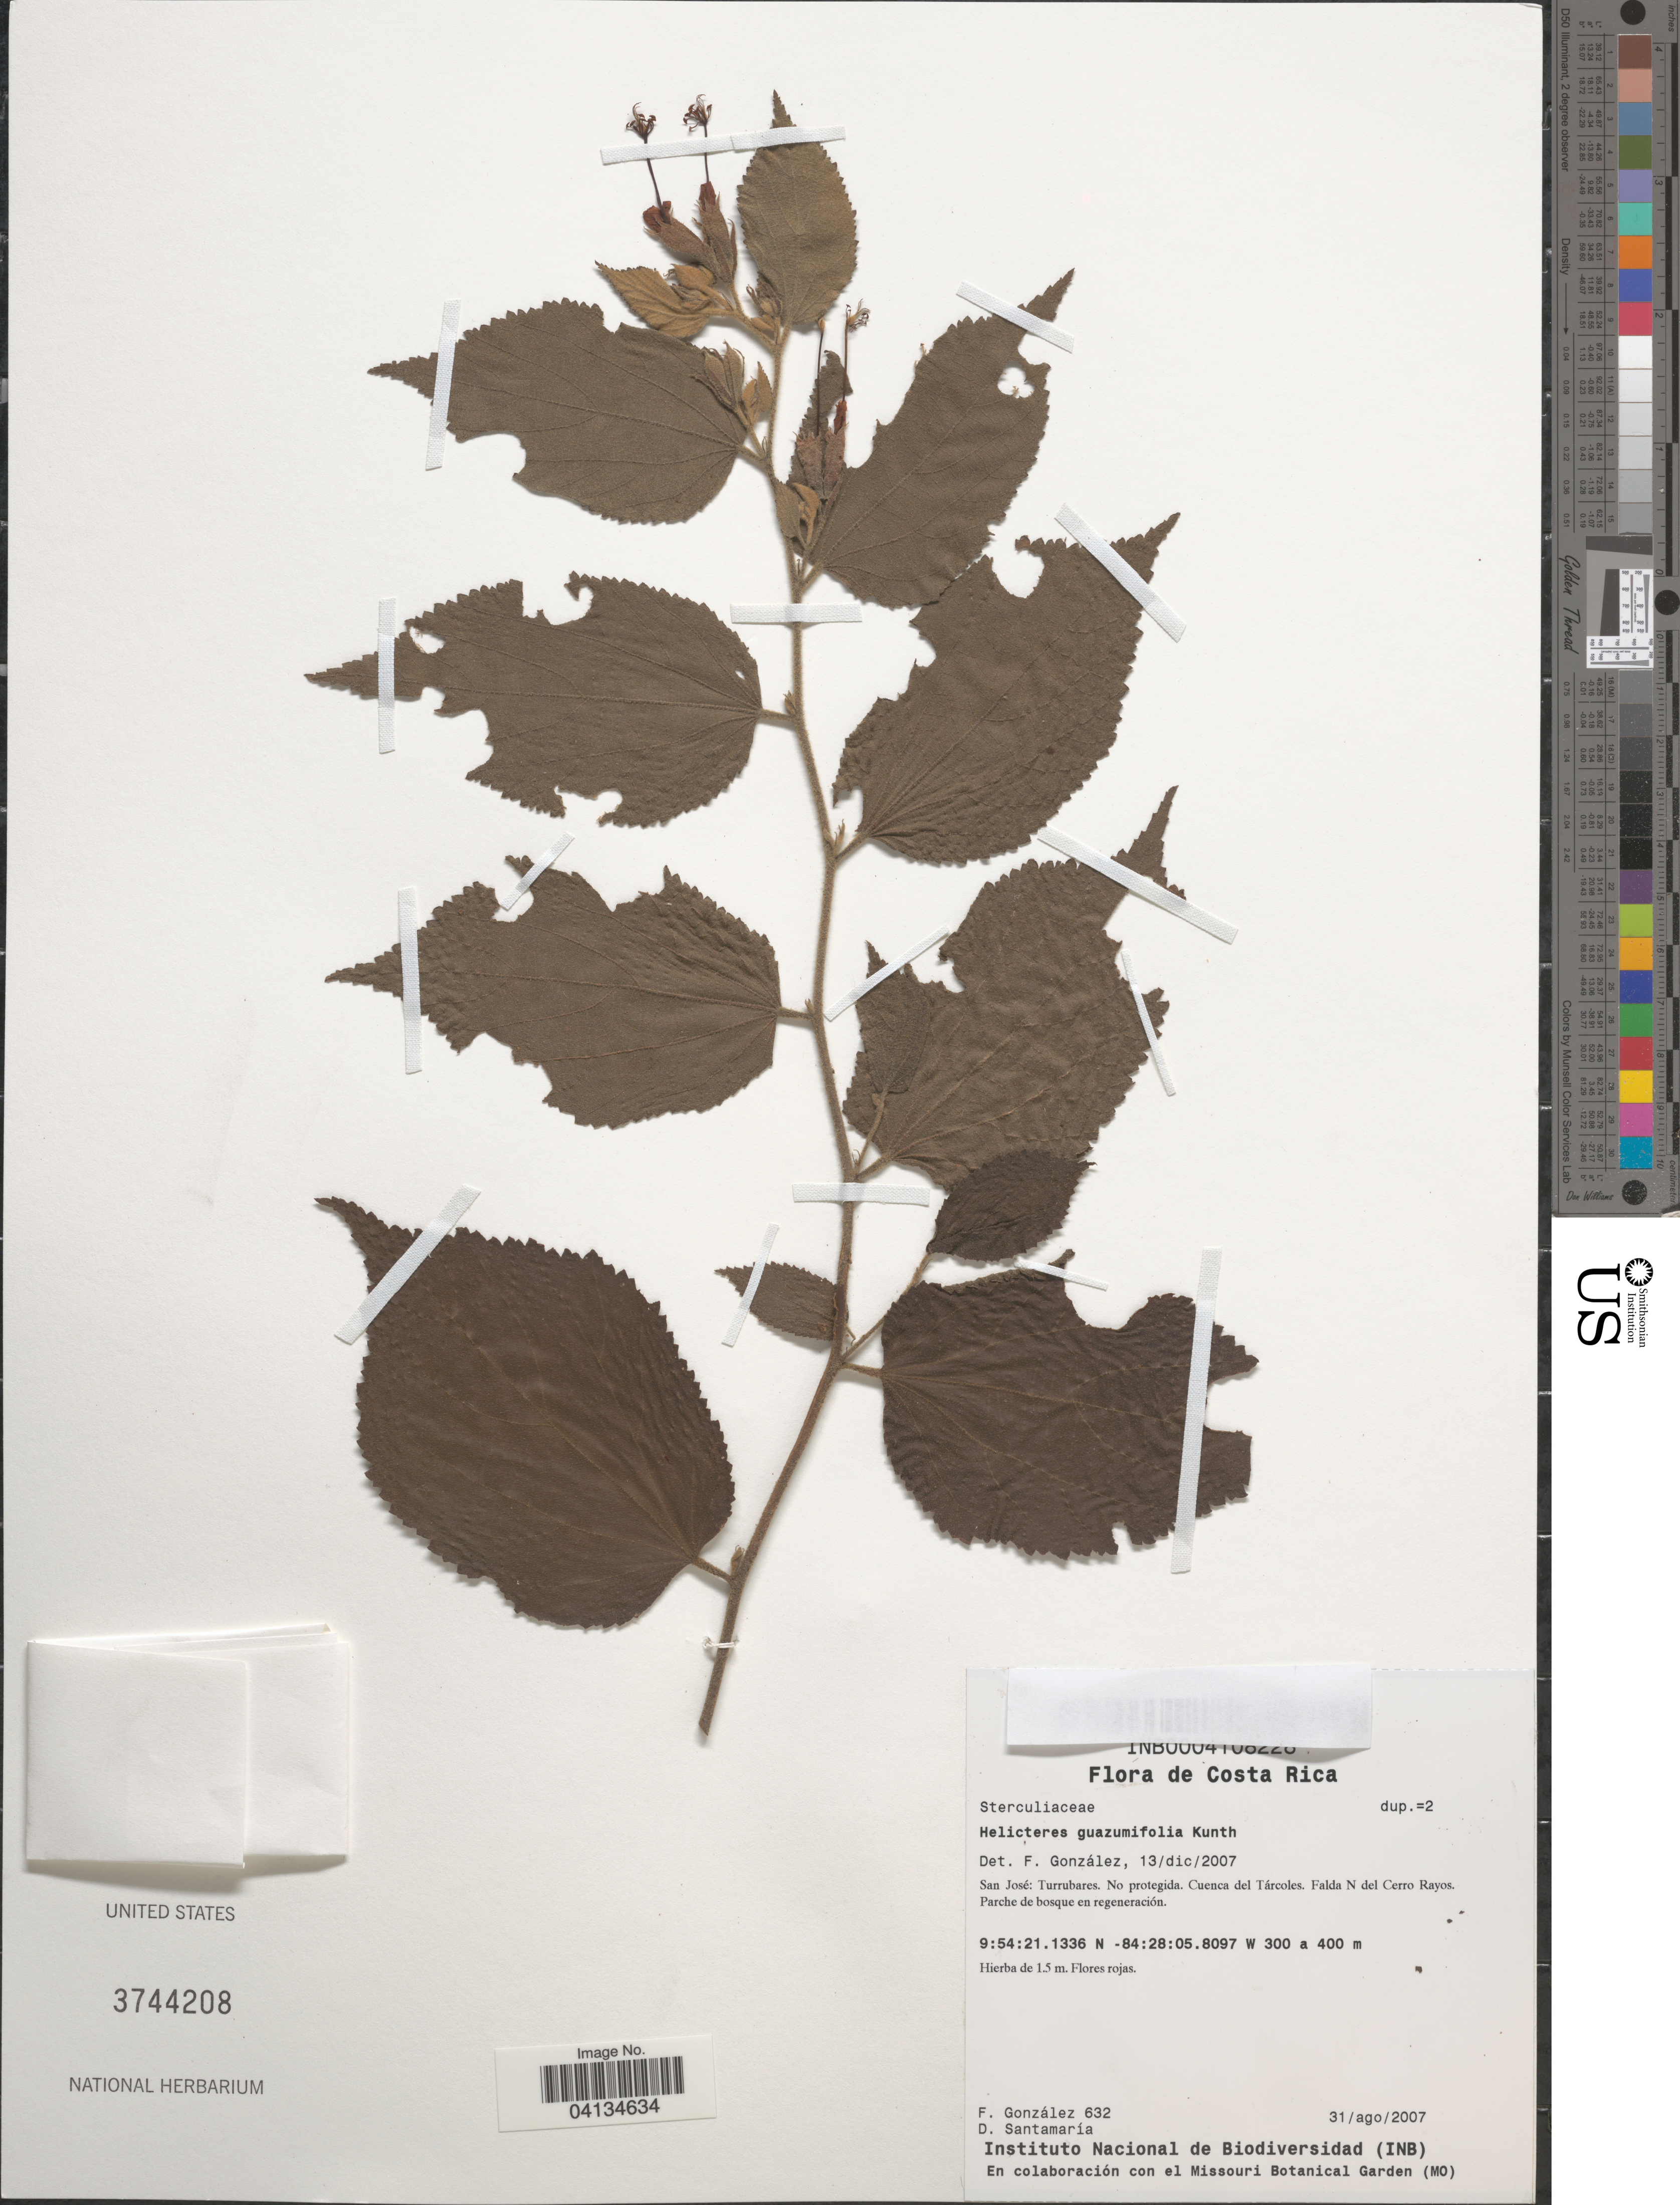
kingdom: Plantae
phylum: Tracheophyta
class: Magnoliopsida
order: Malvales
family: Malvaceae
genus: Helicteres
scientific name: Helicteres guazumifolia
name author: Kunth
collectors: F. González & D. Santamaria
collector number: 632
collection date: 2007-08-31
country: Costa Rica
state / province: San José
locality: Turrubares. No protegida. Cuenca del Tárcoles. Falda N del Cerro Rayos.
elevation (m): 300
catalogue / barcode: US 3744208